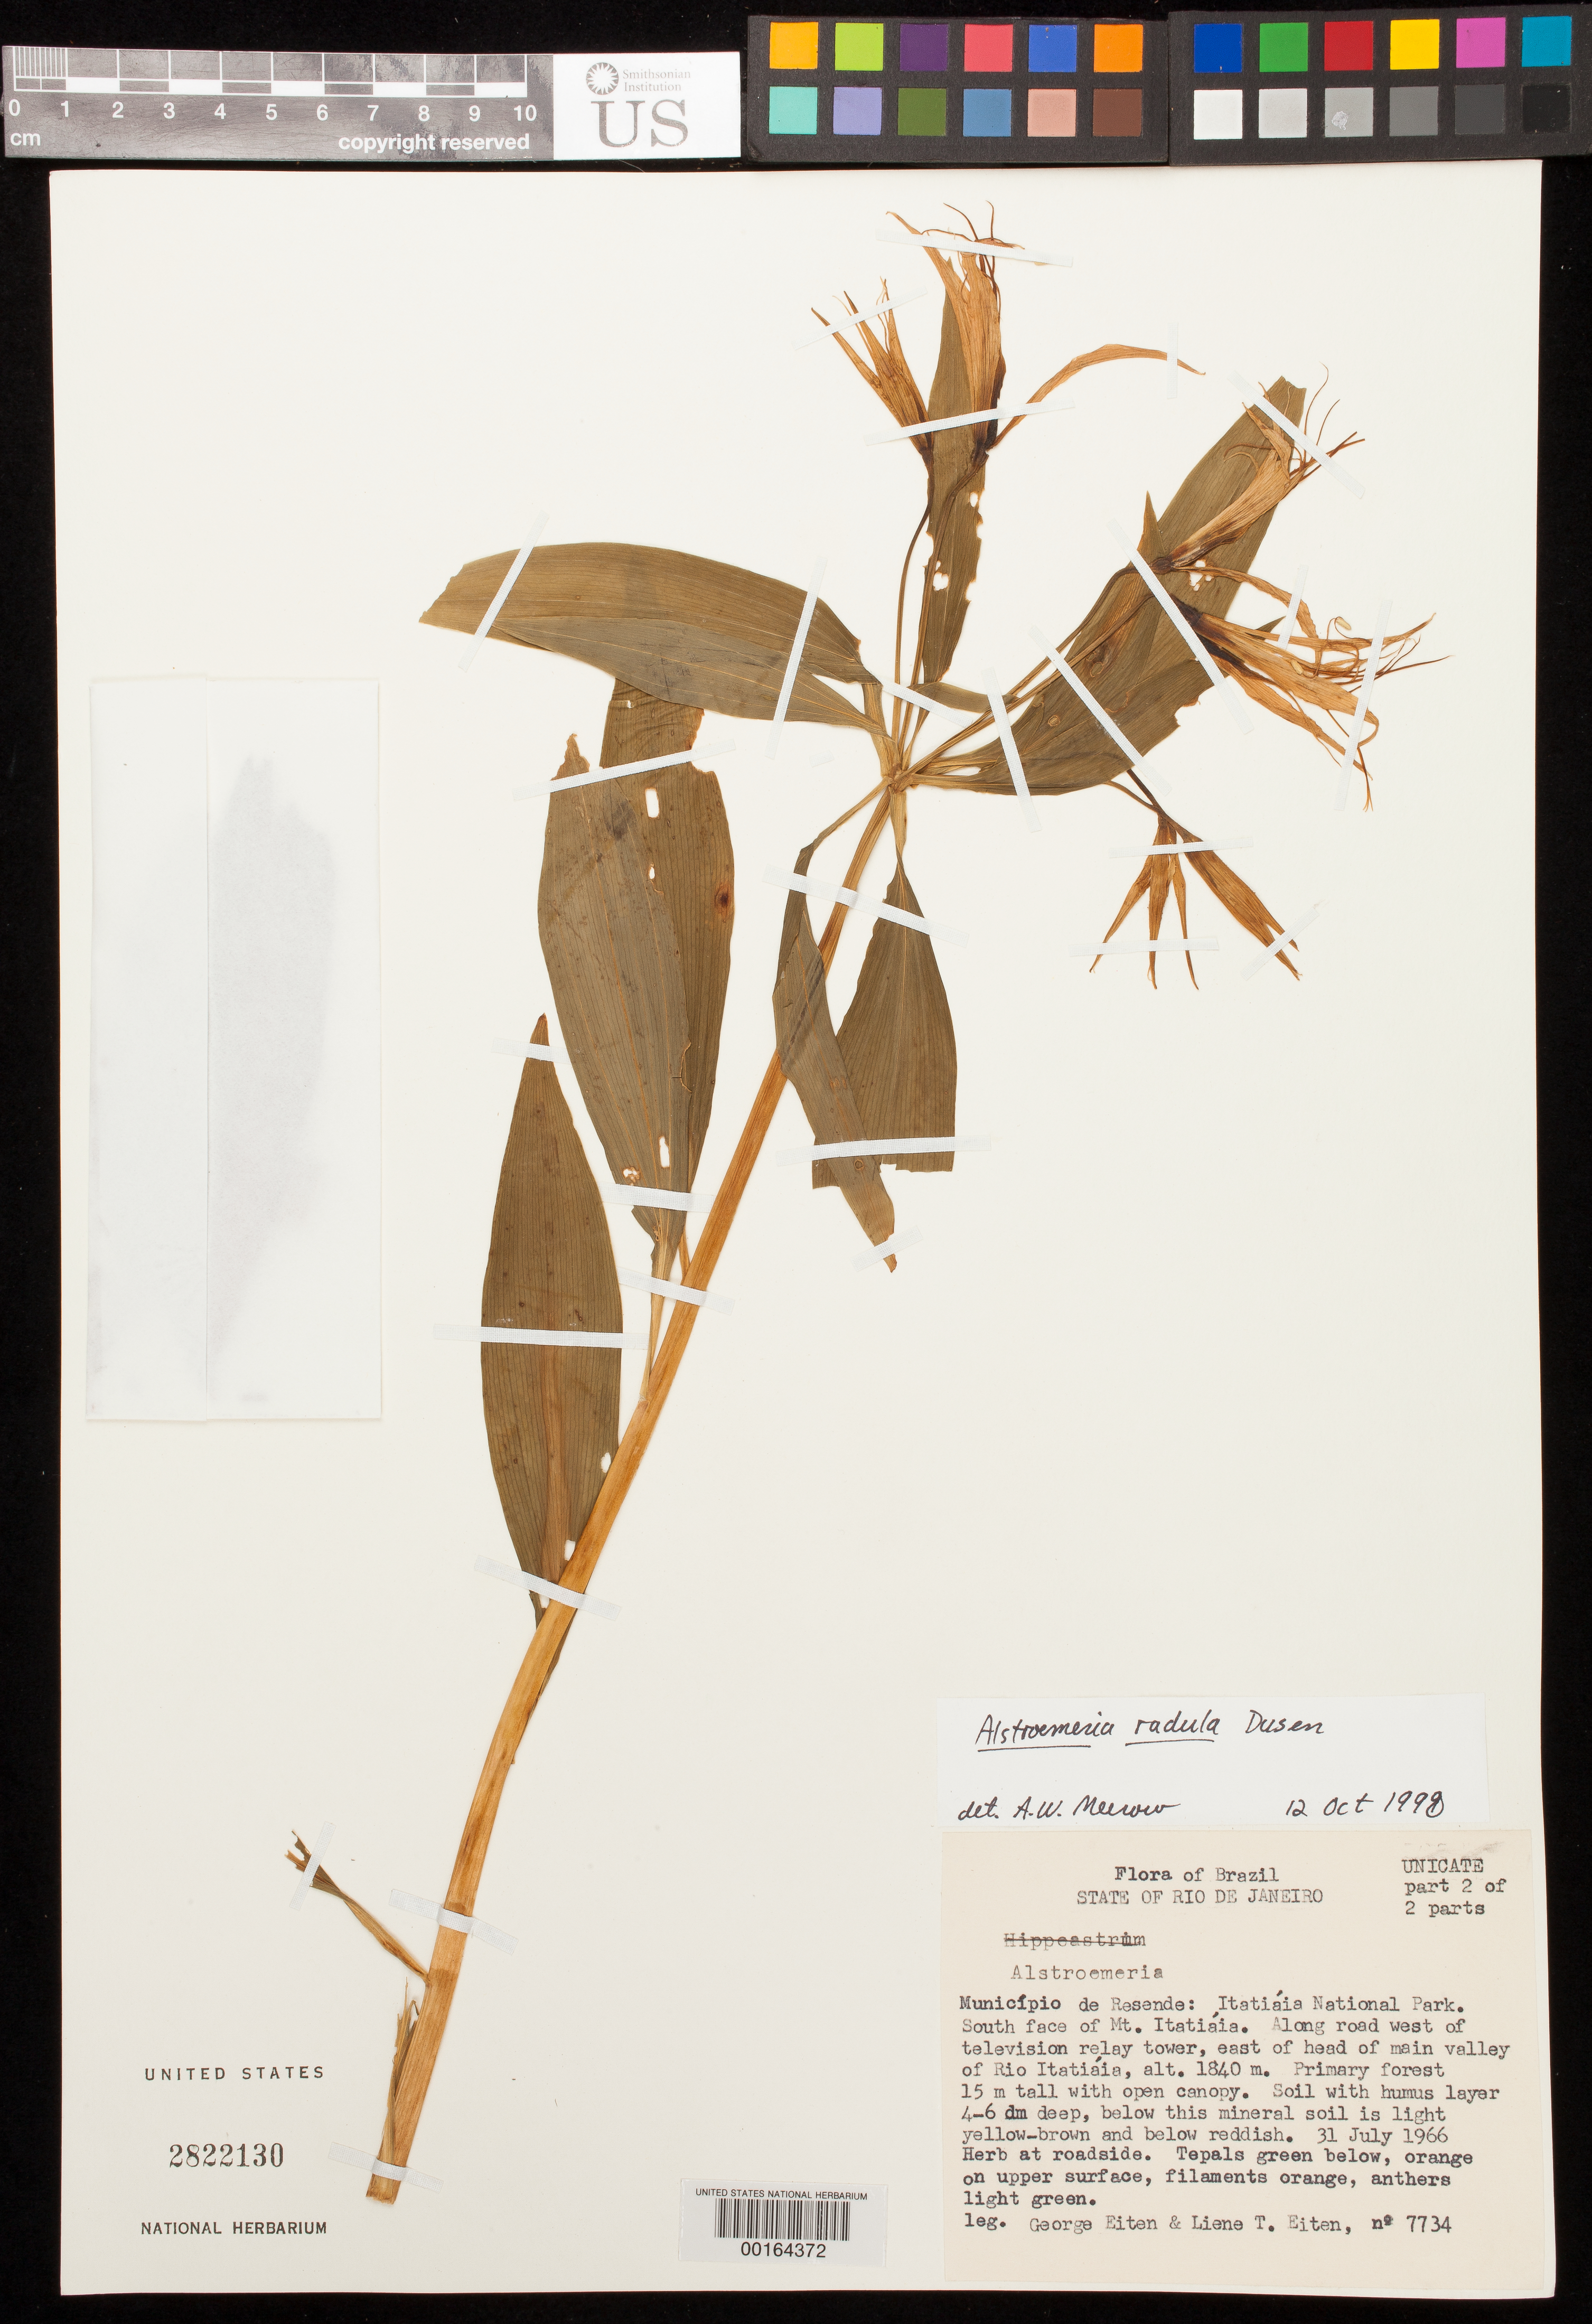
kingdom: Plantae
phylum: Tracheophyta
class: Liliopsida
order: Liliales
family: Alstroemeriaceae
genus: Alstroemeria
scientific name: Alstroemeria radula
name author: Dusén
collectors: G. Eiten & L. T. Eiten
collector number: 7734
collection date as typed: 31 Jul 1966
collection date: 1966-07-31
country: Brazil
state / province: Rio de Janeiro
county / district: Resende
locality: Itatiaia national park; s face of mt. itatiaia; along road w of tv relay tower, e of head of main valley of rio itatiaia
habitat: Soil w/humus layer 4-6 dm deep, below lt yellow-brown then red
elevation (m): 1840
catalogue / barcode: US 2822130